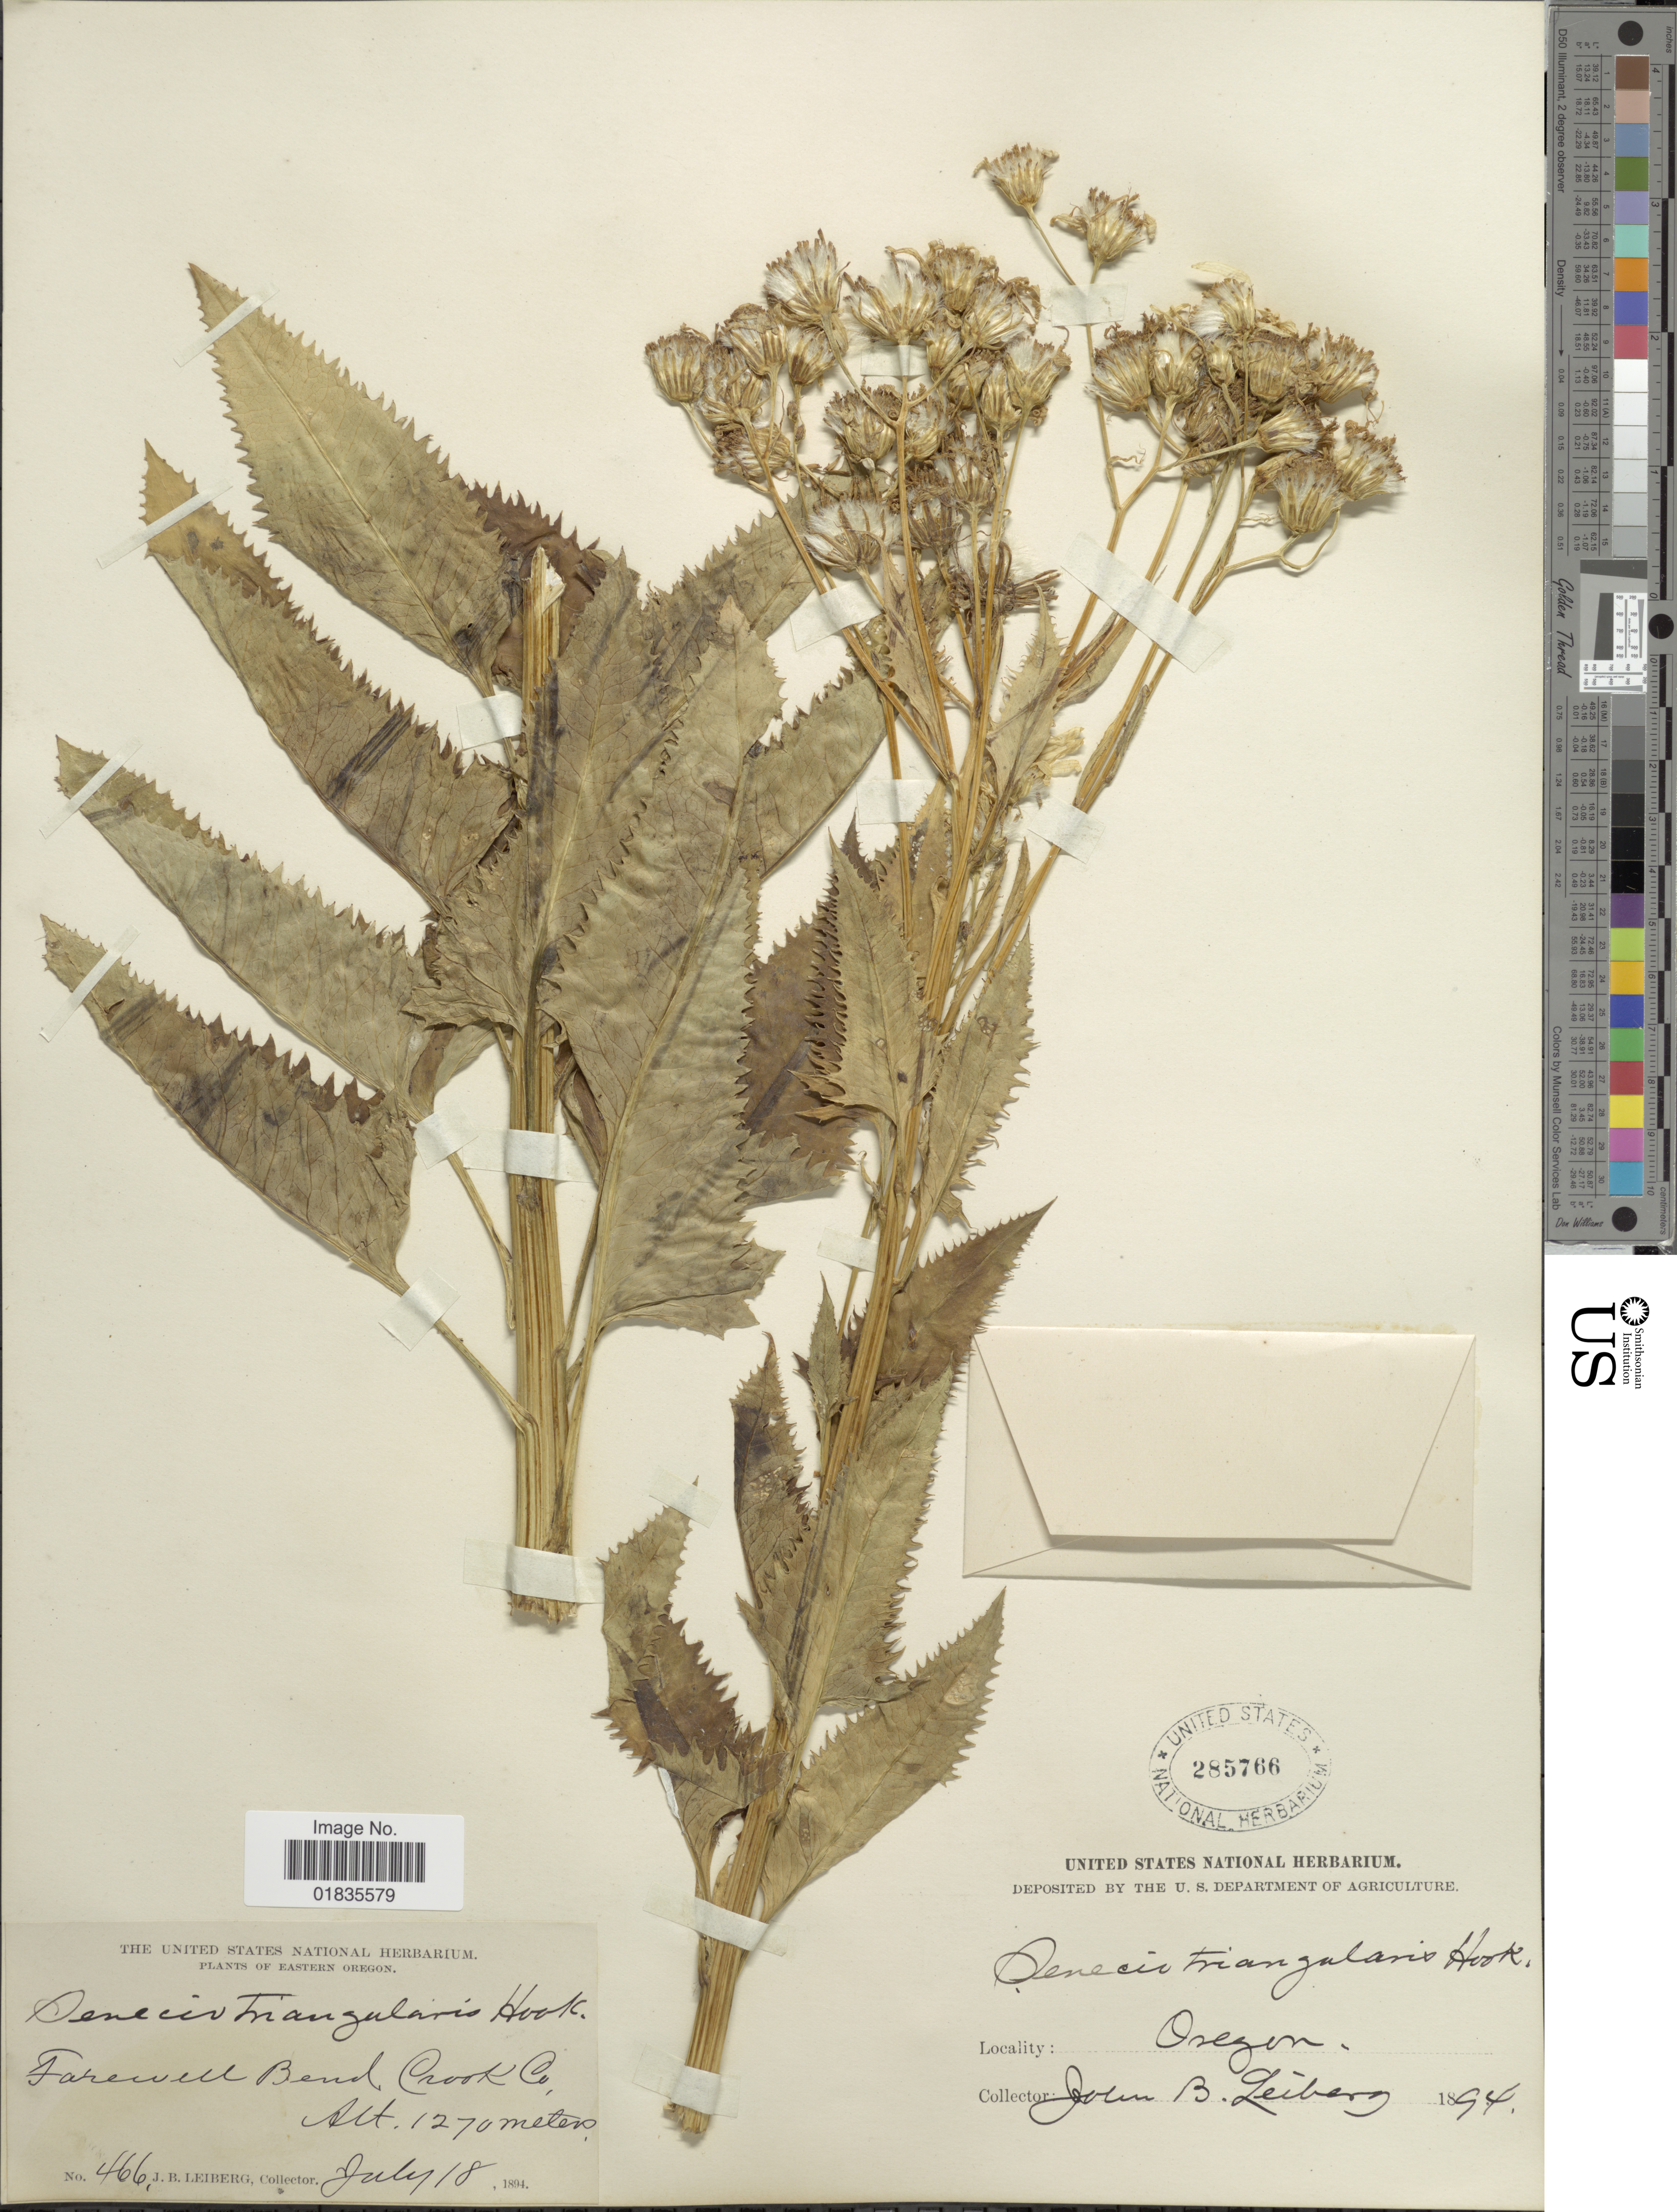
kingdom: Plantae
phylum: Tracheophyta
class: Magnoliopsida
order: Asterales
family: Asteraceae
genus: Senecio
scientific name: Senecio triangularis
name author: Hook.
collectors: J. B. Leiberg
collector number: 466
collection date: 1894-07-18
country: United States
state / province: Oregon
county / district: Crook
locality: Farewell Bend Crook Co., Eastern Oregon.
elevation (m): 1270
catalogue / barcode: US 285766